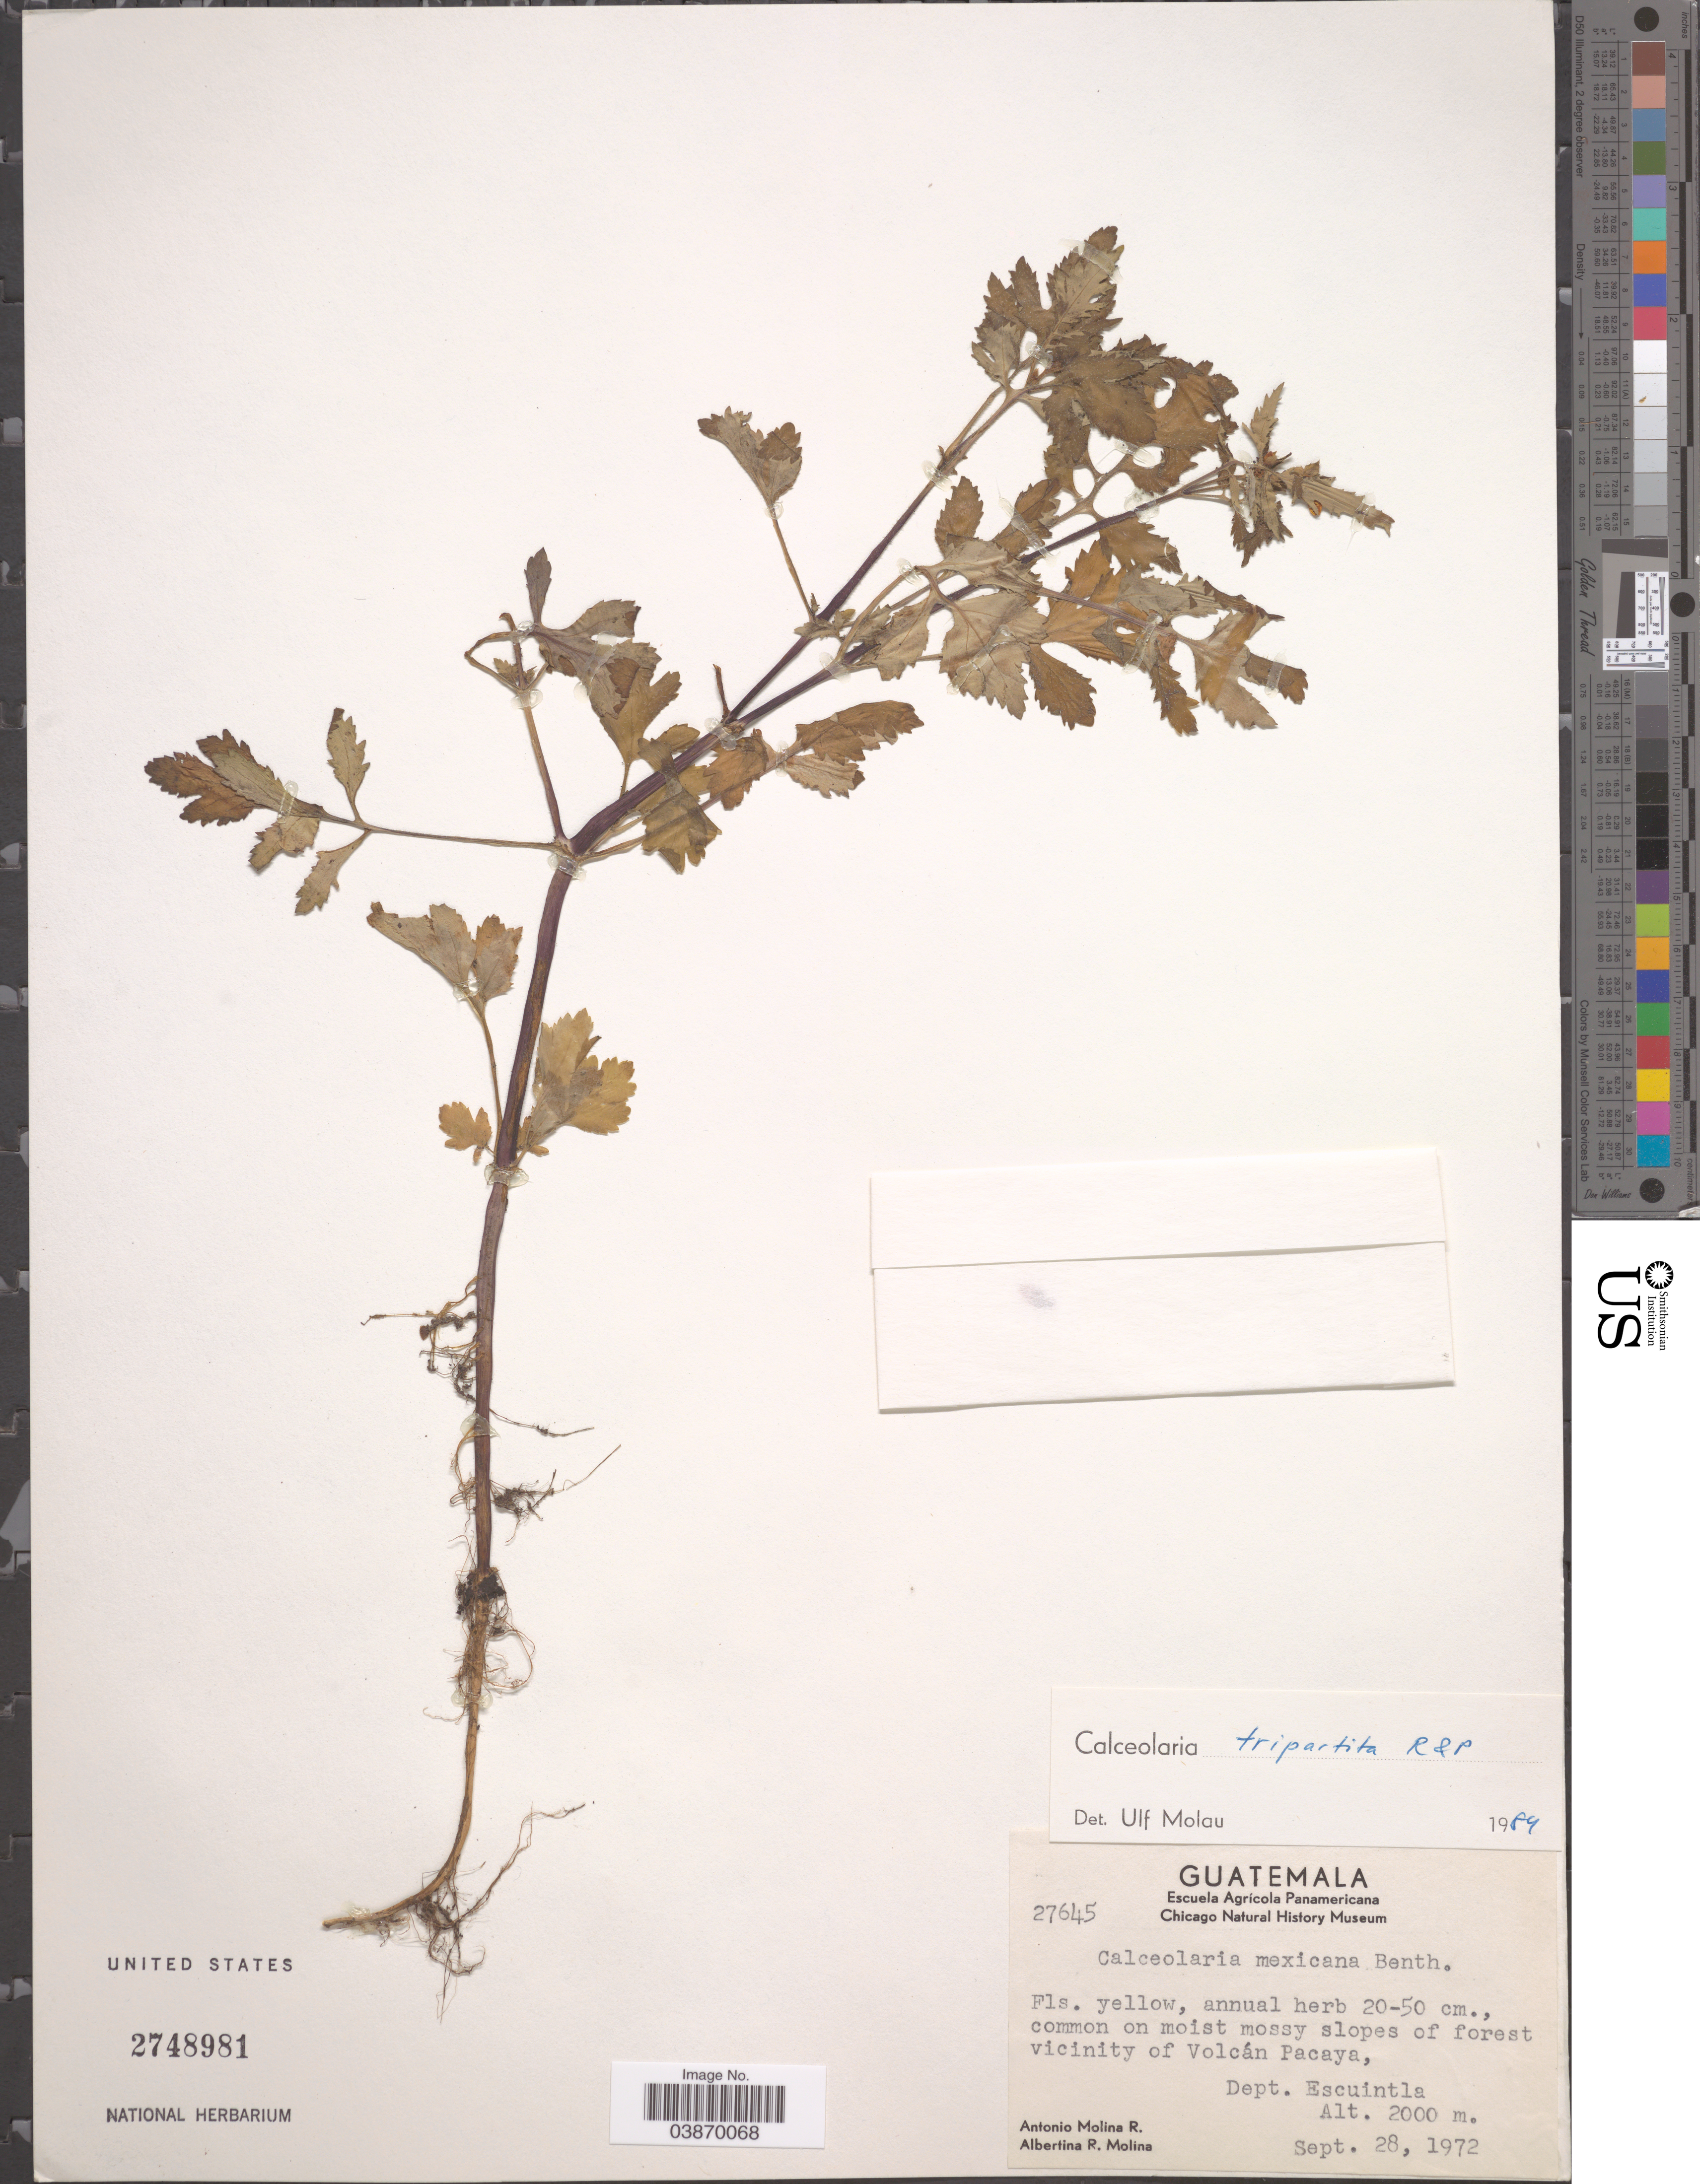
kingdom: Plantae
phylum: Tracheophyta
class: Magnoliopsida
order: Lamiales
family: Calceolariaceae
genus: Calceolaria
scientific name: Calceolaria tripartita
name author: Ruiz & Pav.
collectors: A. Molina R. & A. R. Molina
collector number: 27645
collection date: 1972-09-28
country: Guatemala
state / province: Escuintla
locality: Vicinity of Volcán Pacaya, Dept. Escuintla.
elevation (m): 2000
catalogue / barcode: US 2748981